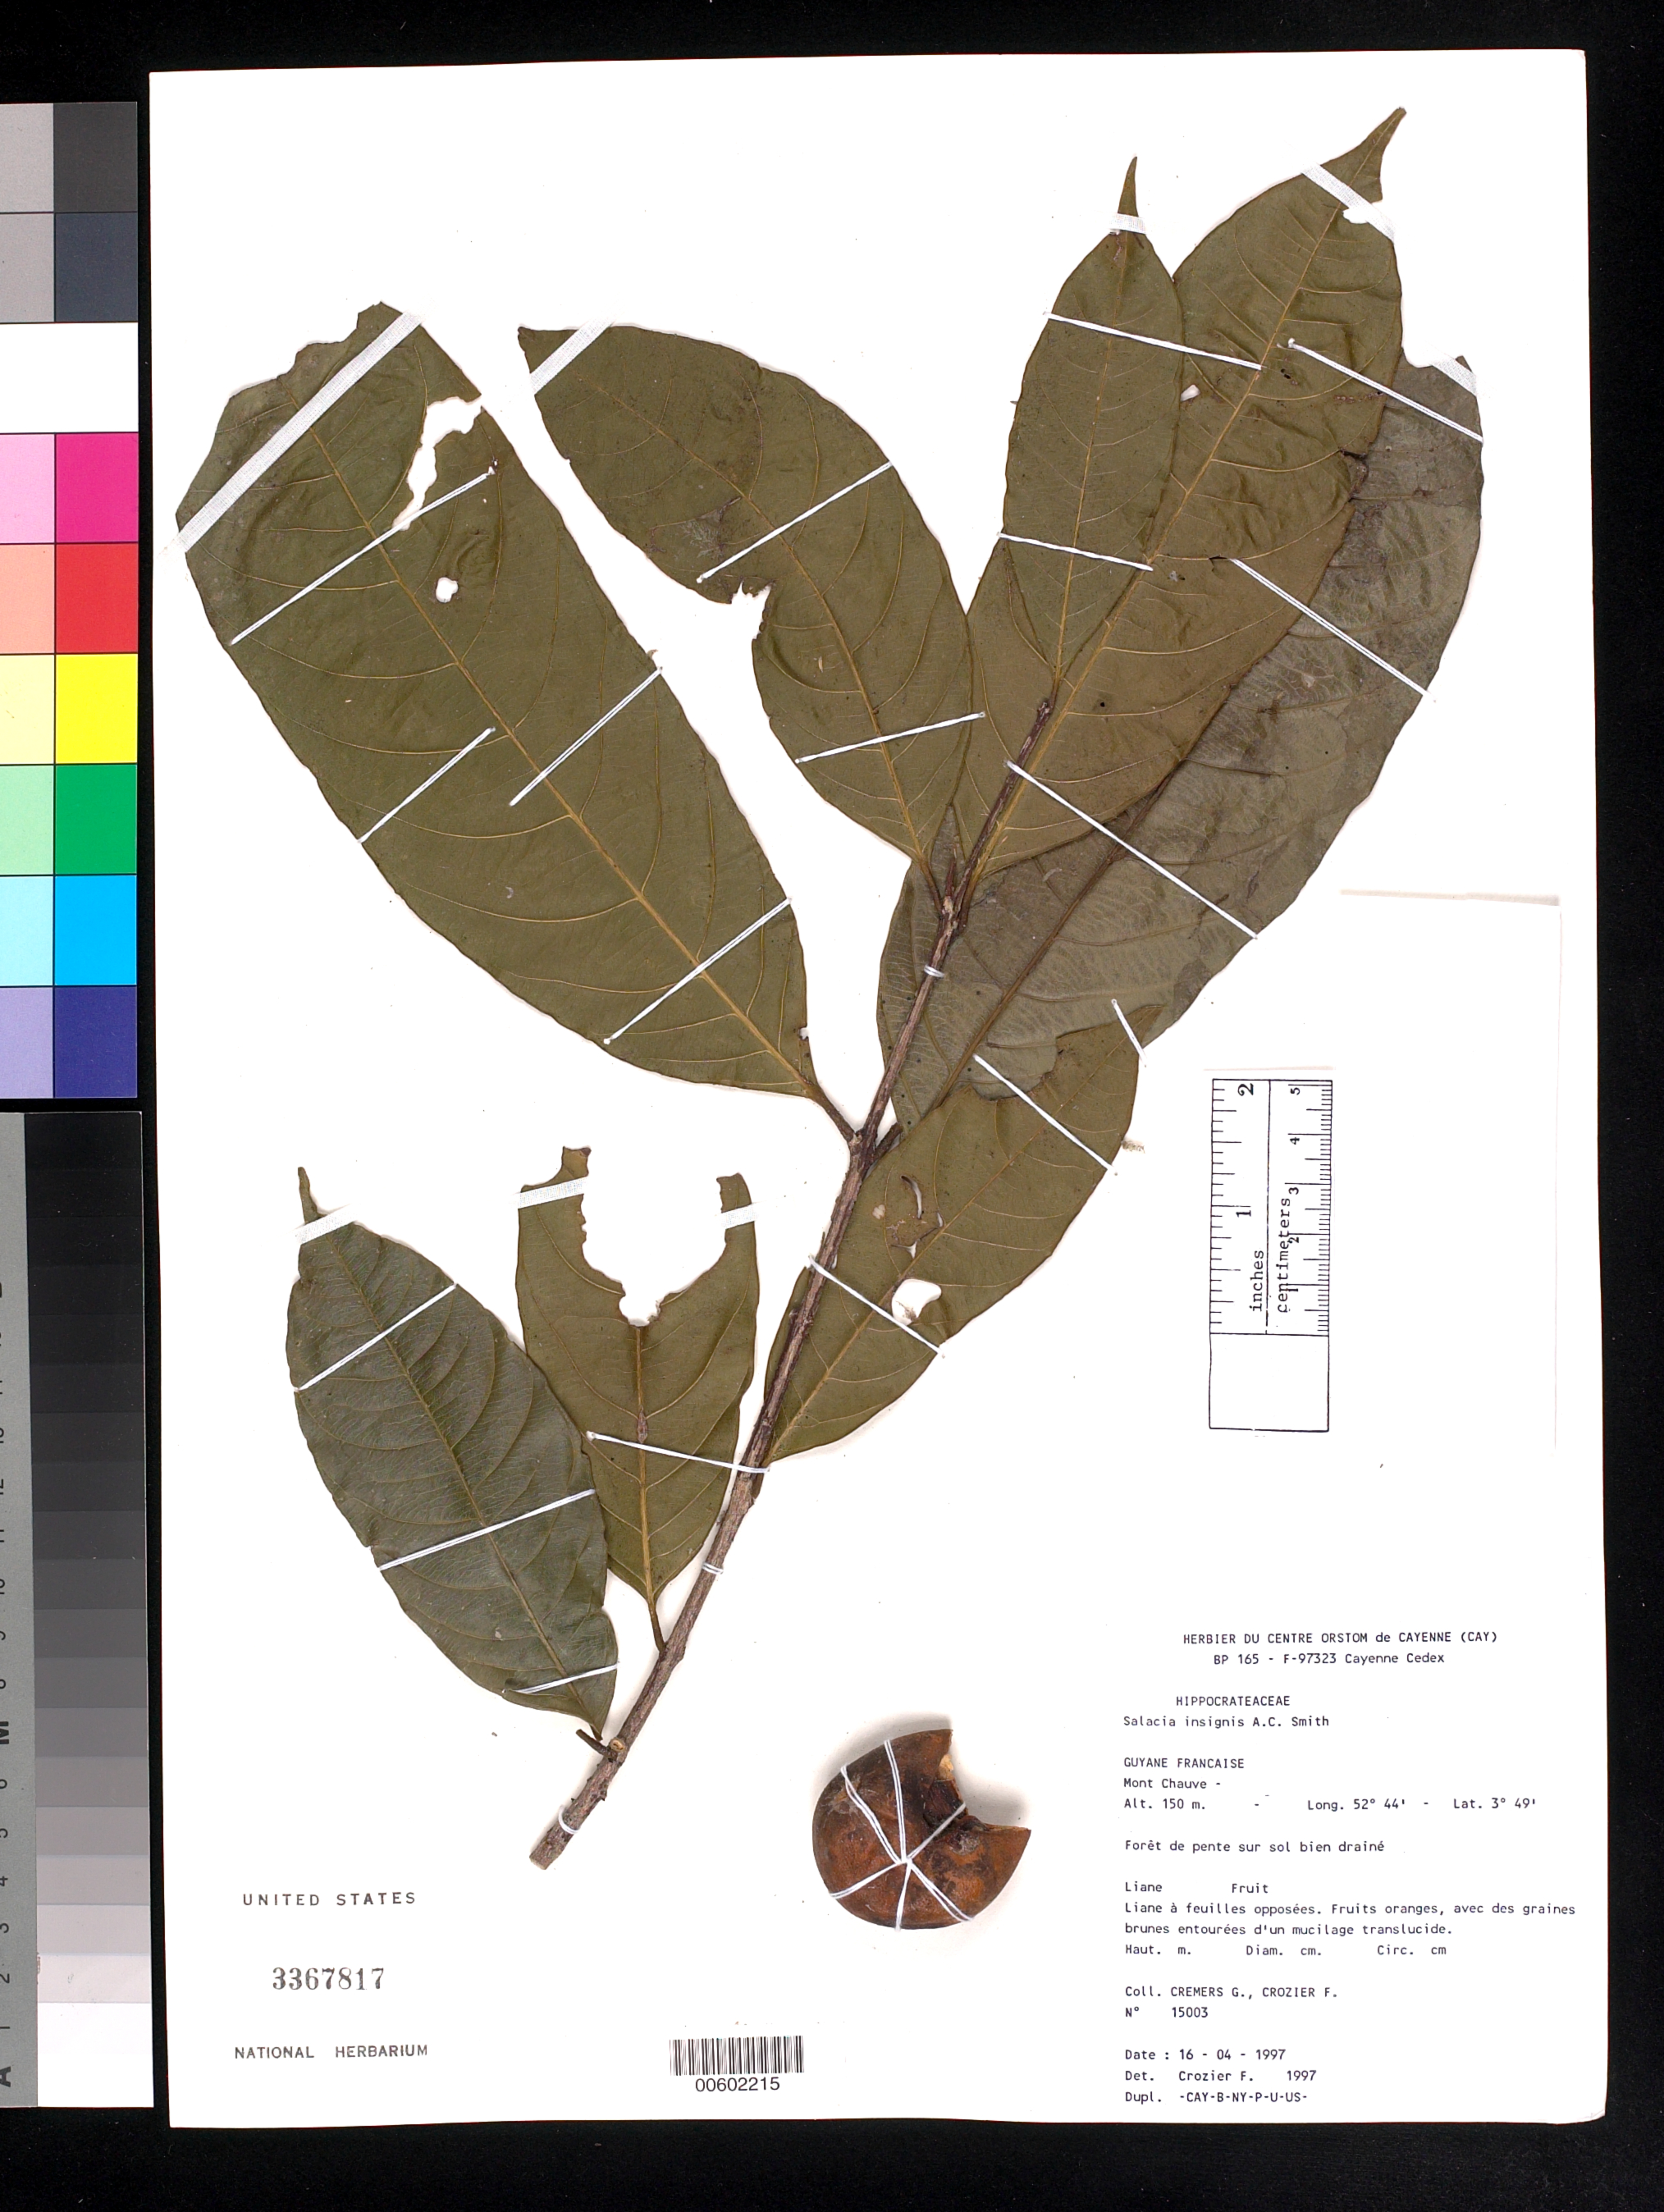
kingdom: Plantae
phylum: Tracheophyta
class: Magnoliopsida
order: Celastrales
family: Celastraceae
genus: Salacia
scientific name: Salacia insignis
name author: A.C. Sm.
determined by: Crozier, F.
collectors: G. Cremers & F. Crozier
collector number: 15003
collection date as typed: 16-Apr-97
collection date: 1997-04-16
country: French Guiana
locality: Mont Chauve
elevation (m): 150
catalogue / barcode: US 3367817